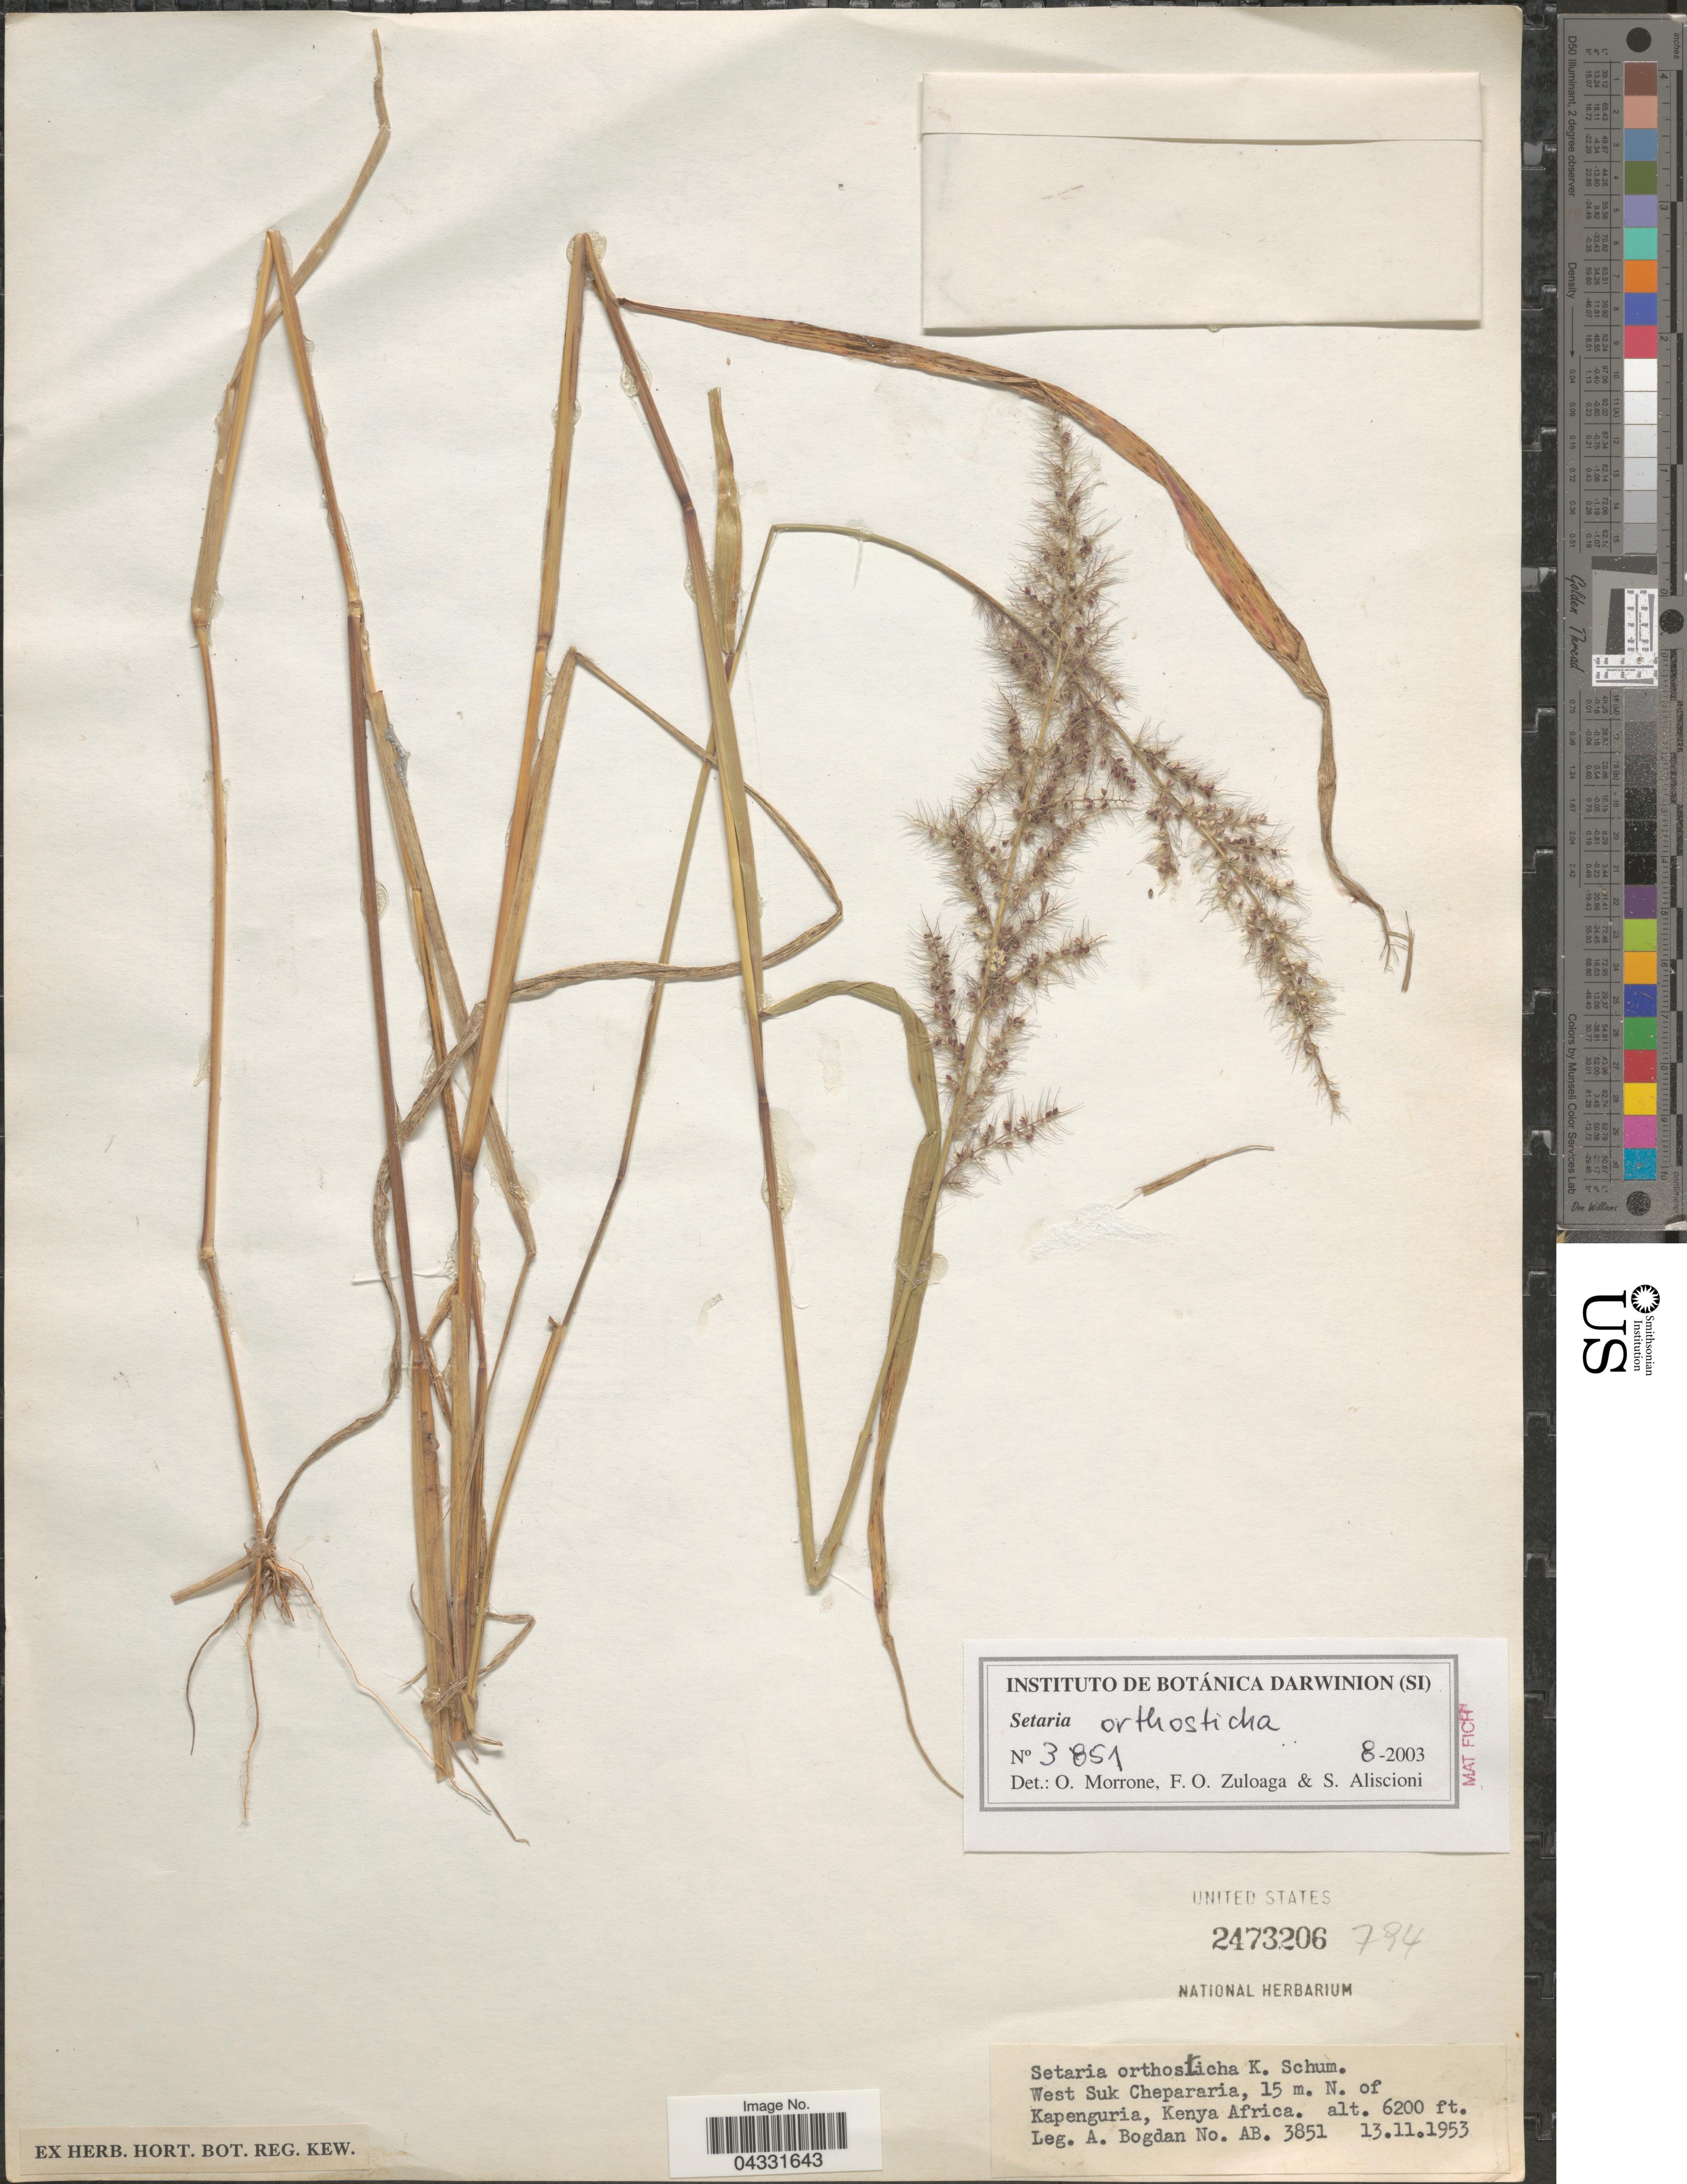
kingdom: Plantae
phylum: Tracheophyta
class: Liliopsida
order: Poales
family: Poaceae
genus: Setaria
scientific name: Setaria orthosticha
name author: R.A.W. Herrm.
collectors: A. Bogdan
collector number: AB.3851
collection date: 1953-11-13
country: Kenya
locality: West Suk Chepararia, 15 m. N. of Kapenguria.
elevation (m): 1890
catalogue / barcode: US 2473206